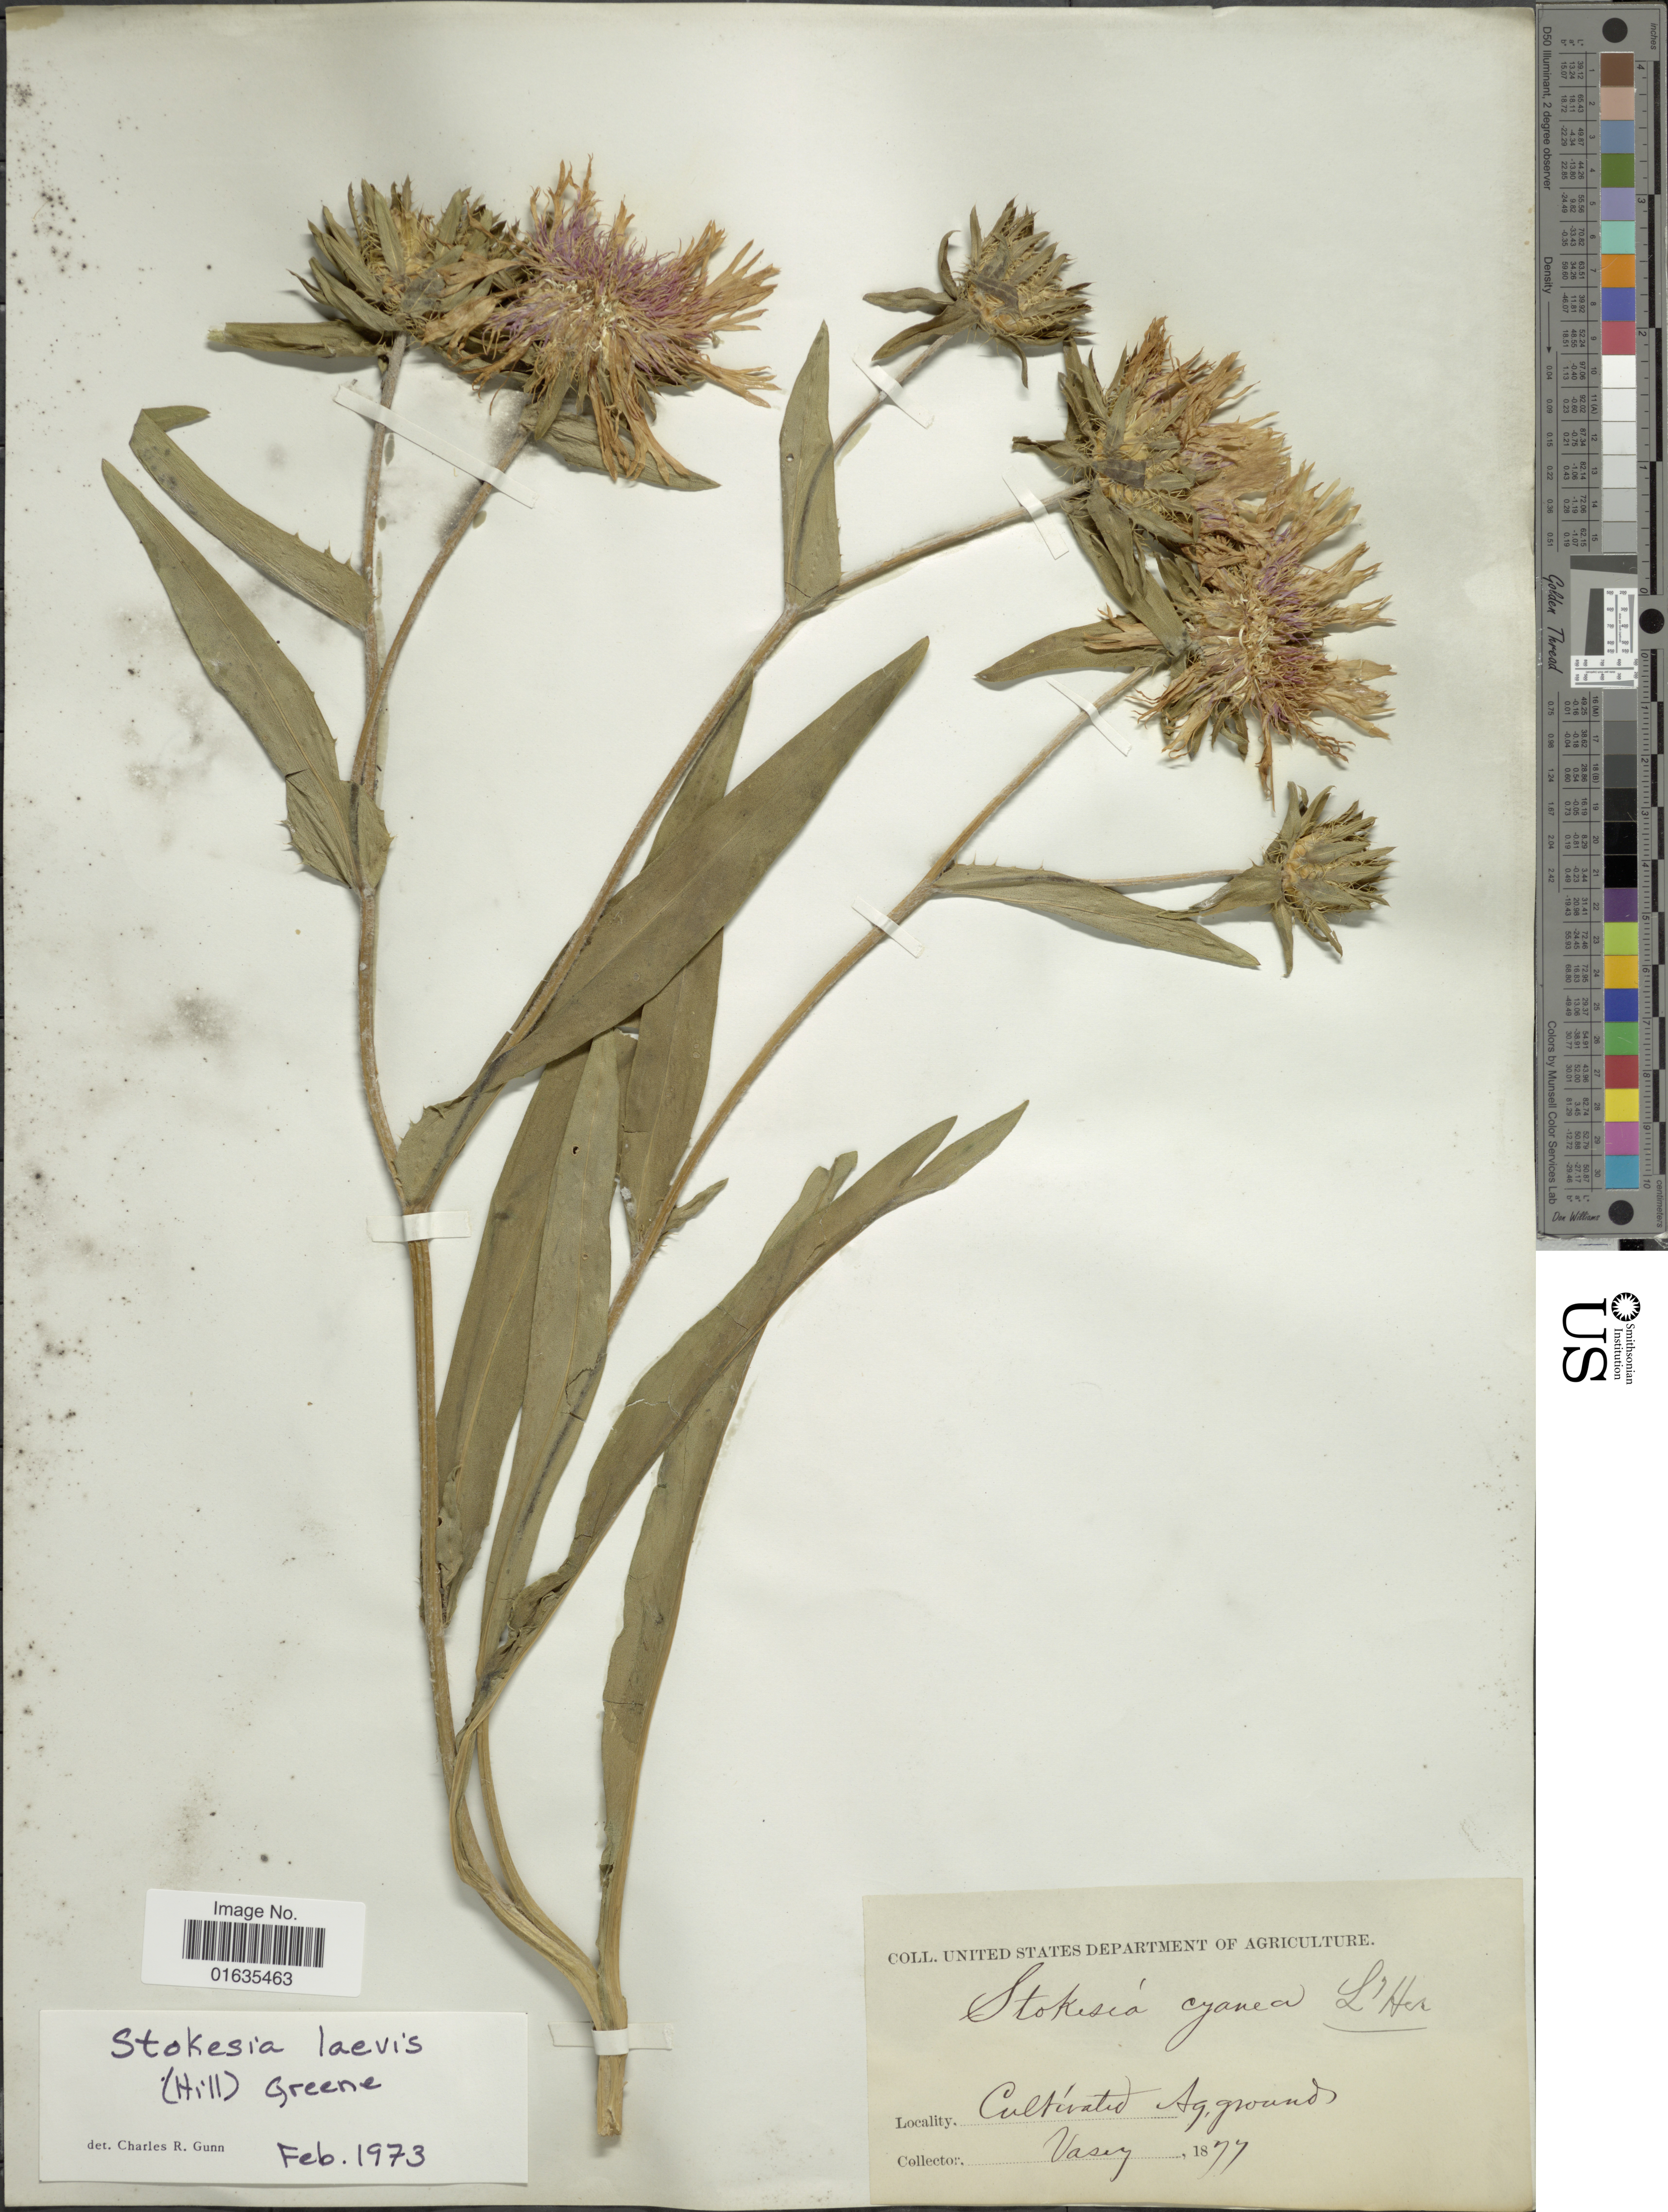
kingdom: Plantae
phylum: Tracheophyta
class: Magnoliopsida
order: Asterales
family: Asteraceae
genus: Stokesia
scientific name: Stokesia laevis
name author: (Hill) Greene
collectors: Vasey, --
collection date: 1877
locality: Ag. grounds [interpreted]